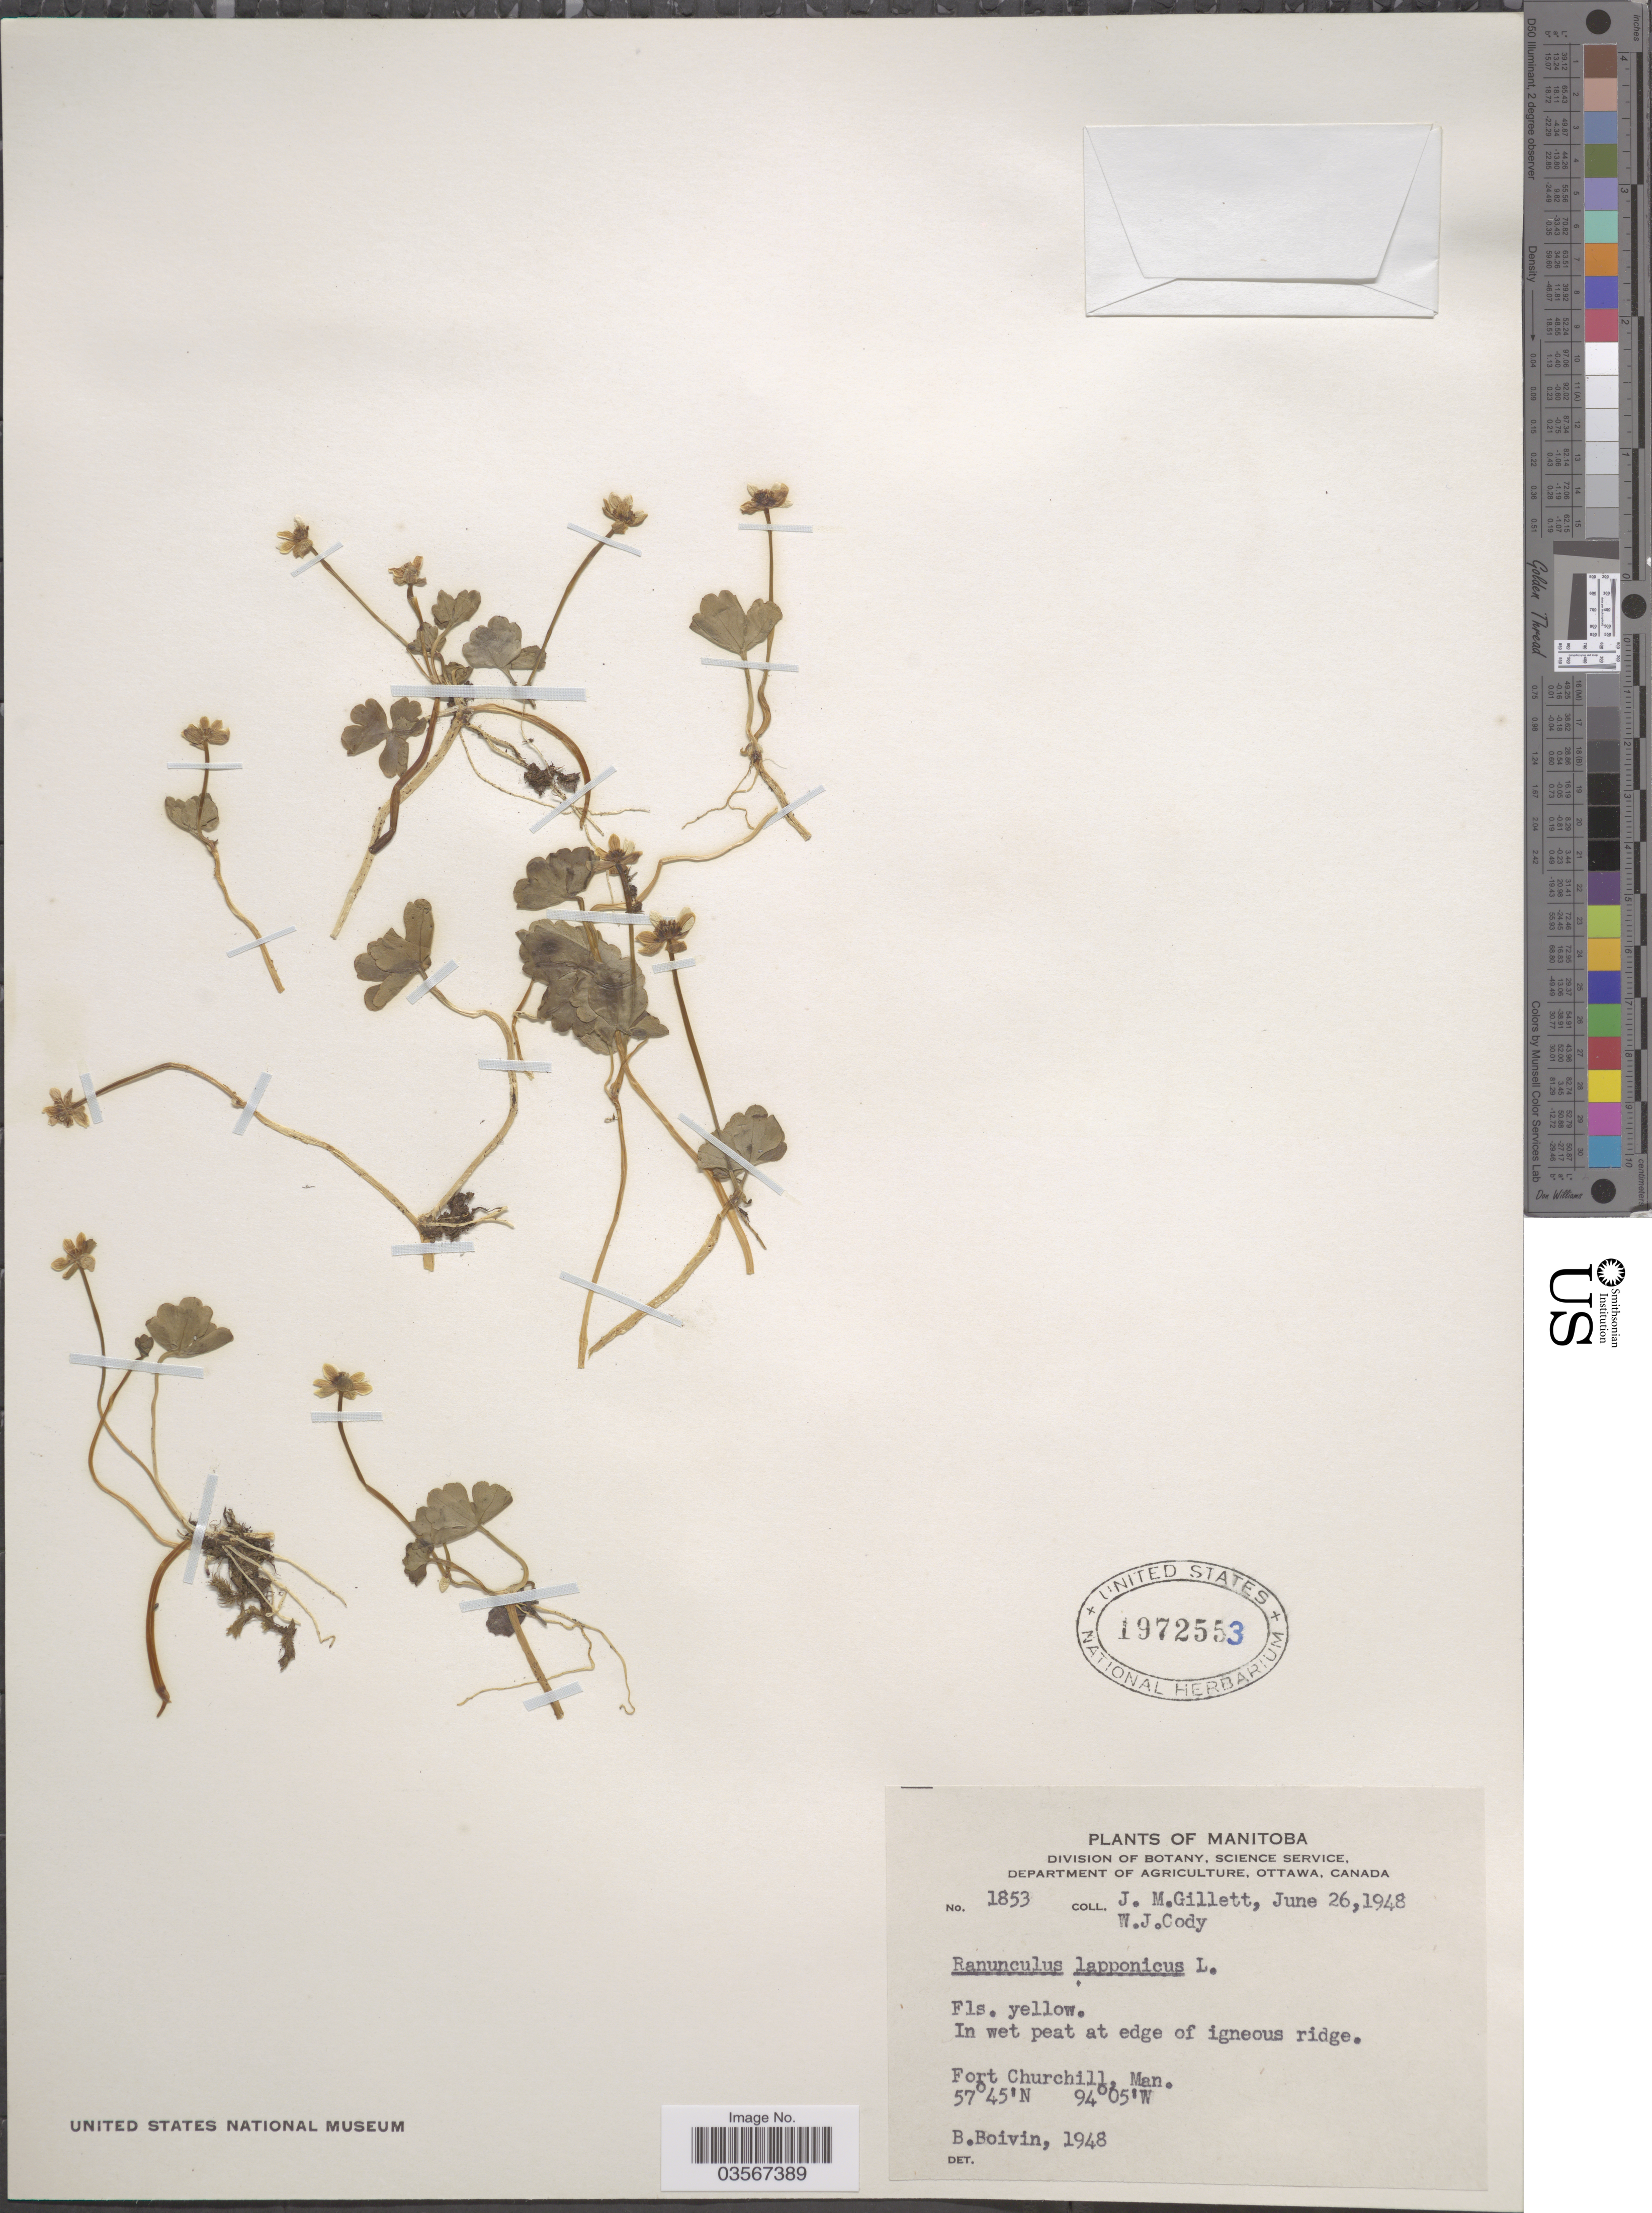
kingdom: Plantae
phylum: Tracheophyta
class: Magnoliopsida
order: Ranunculales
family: Ranunculaceae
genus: Ranunculus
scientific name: Ranunculus lapponicus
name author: L.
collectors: J. M. Gillett & W. Cody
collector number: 1853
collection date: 1948-06-26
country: Canada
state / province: Manitoba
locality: Fort Churchill.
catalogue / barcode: US 1972553